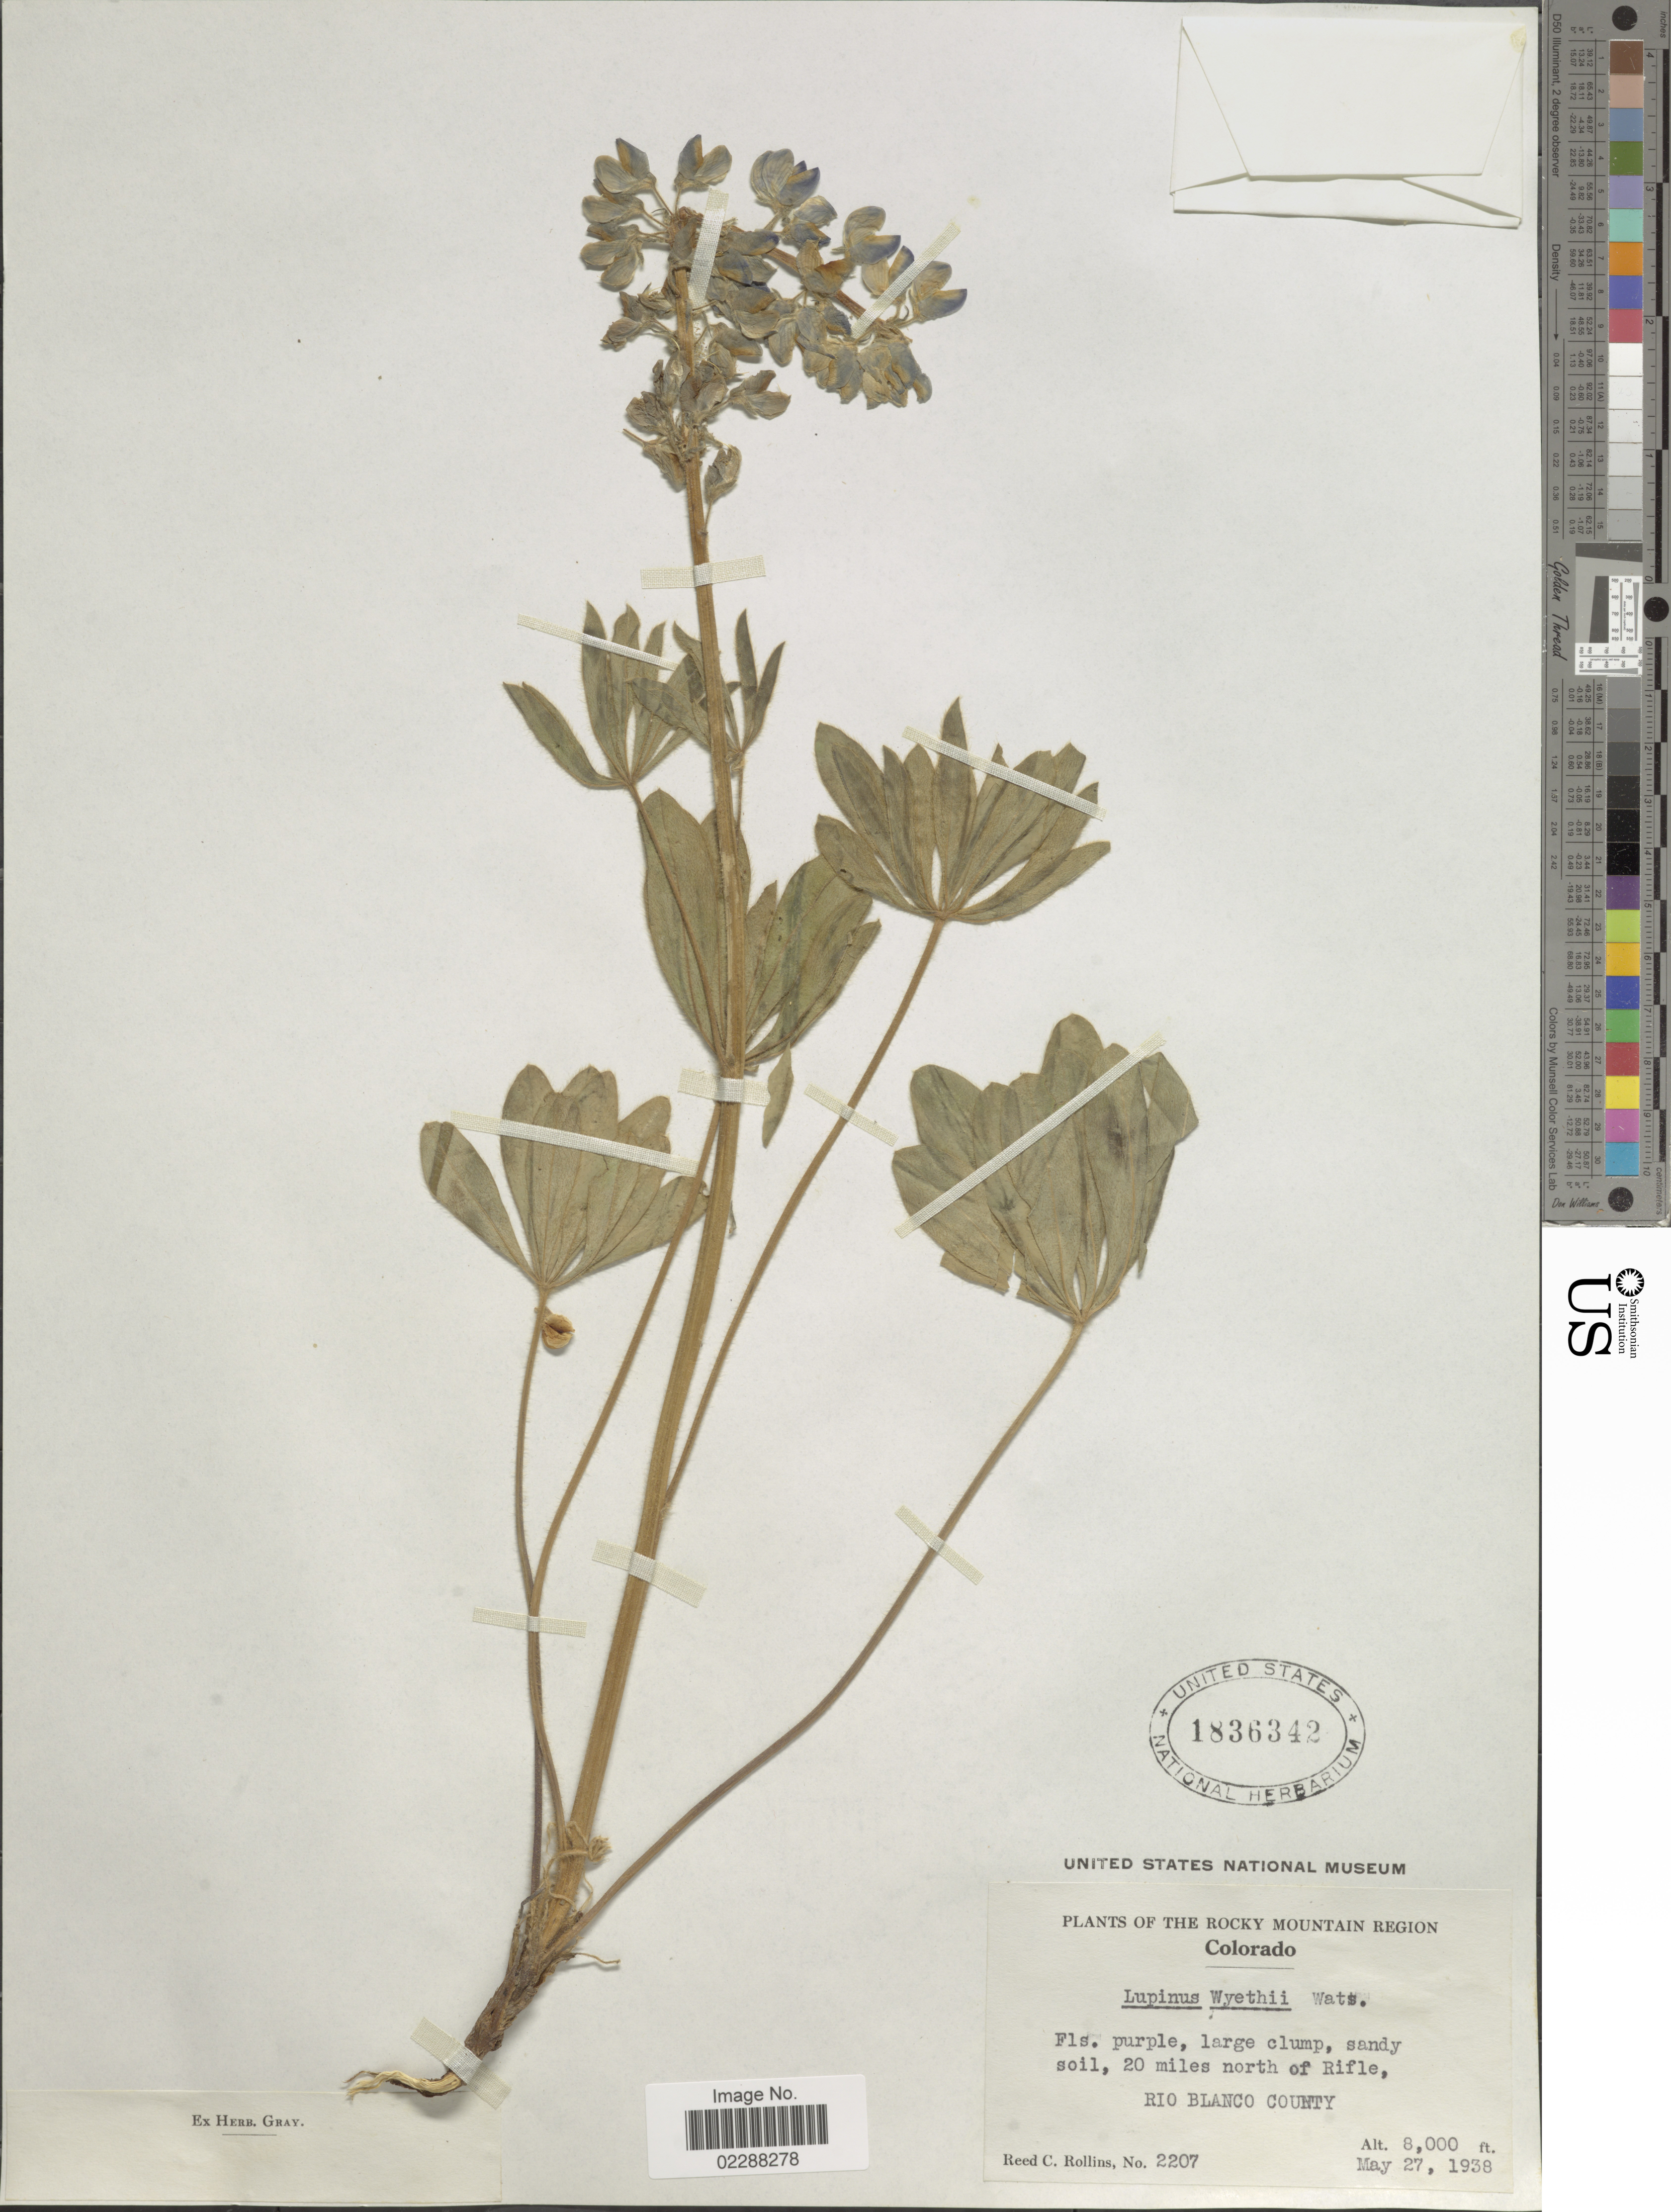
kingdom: Plantae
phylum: Tracheophyta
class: Magnoliopsida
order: Fabales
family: Fabaceae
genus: Lupinus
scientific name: Lupinus wyethii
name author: S. Watson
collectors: R. C. Rollins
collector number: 2207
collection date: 1938-05-27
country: United States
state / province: Colorado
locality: The Rocky Mountain, Colorado, 20 miles north of Rifle, Rio Blanco County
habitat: sandy soil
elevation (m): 2438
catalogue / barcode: US 1836342